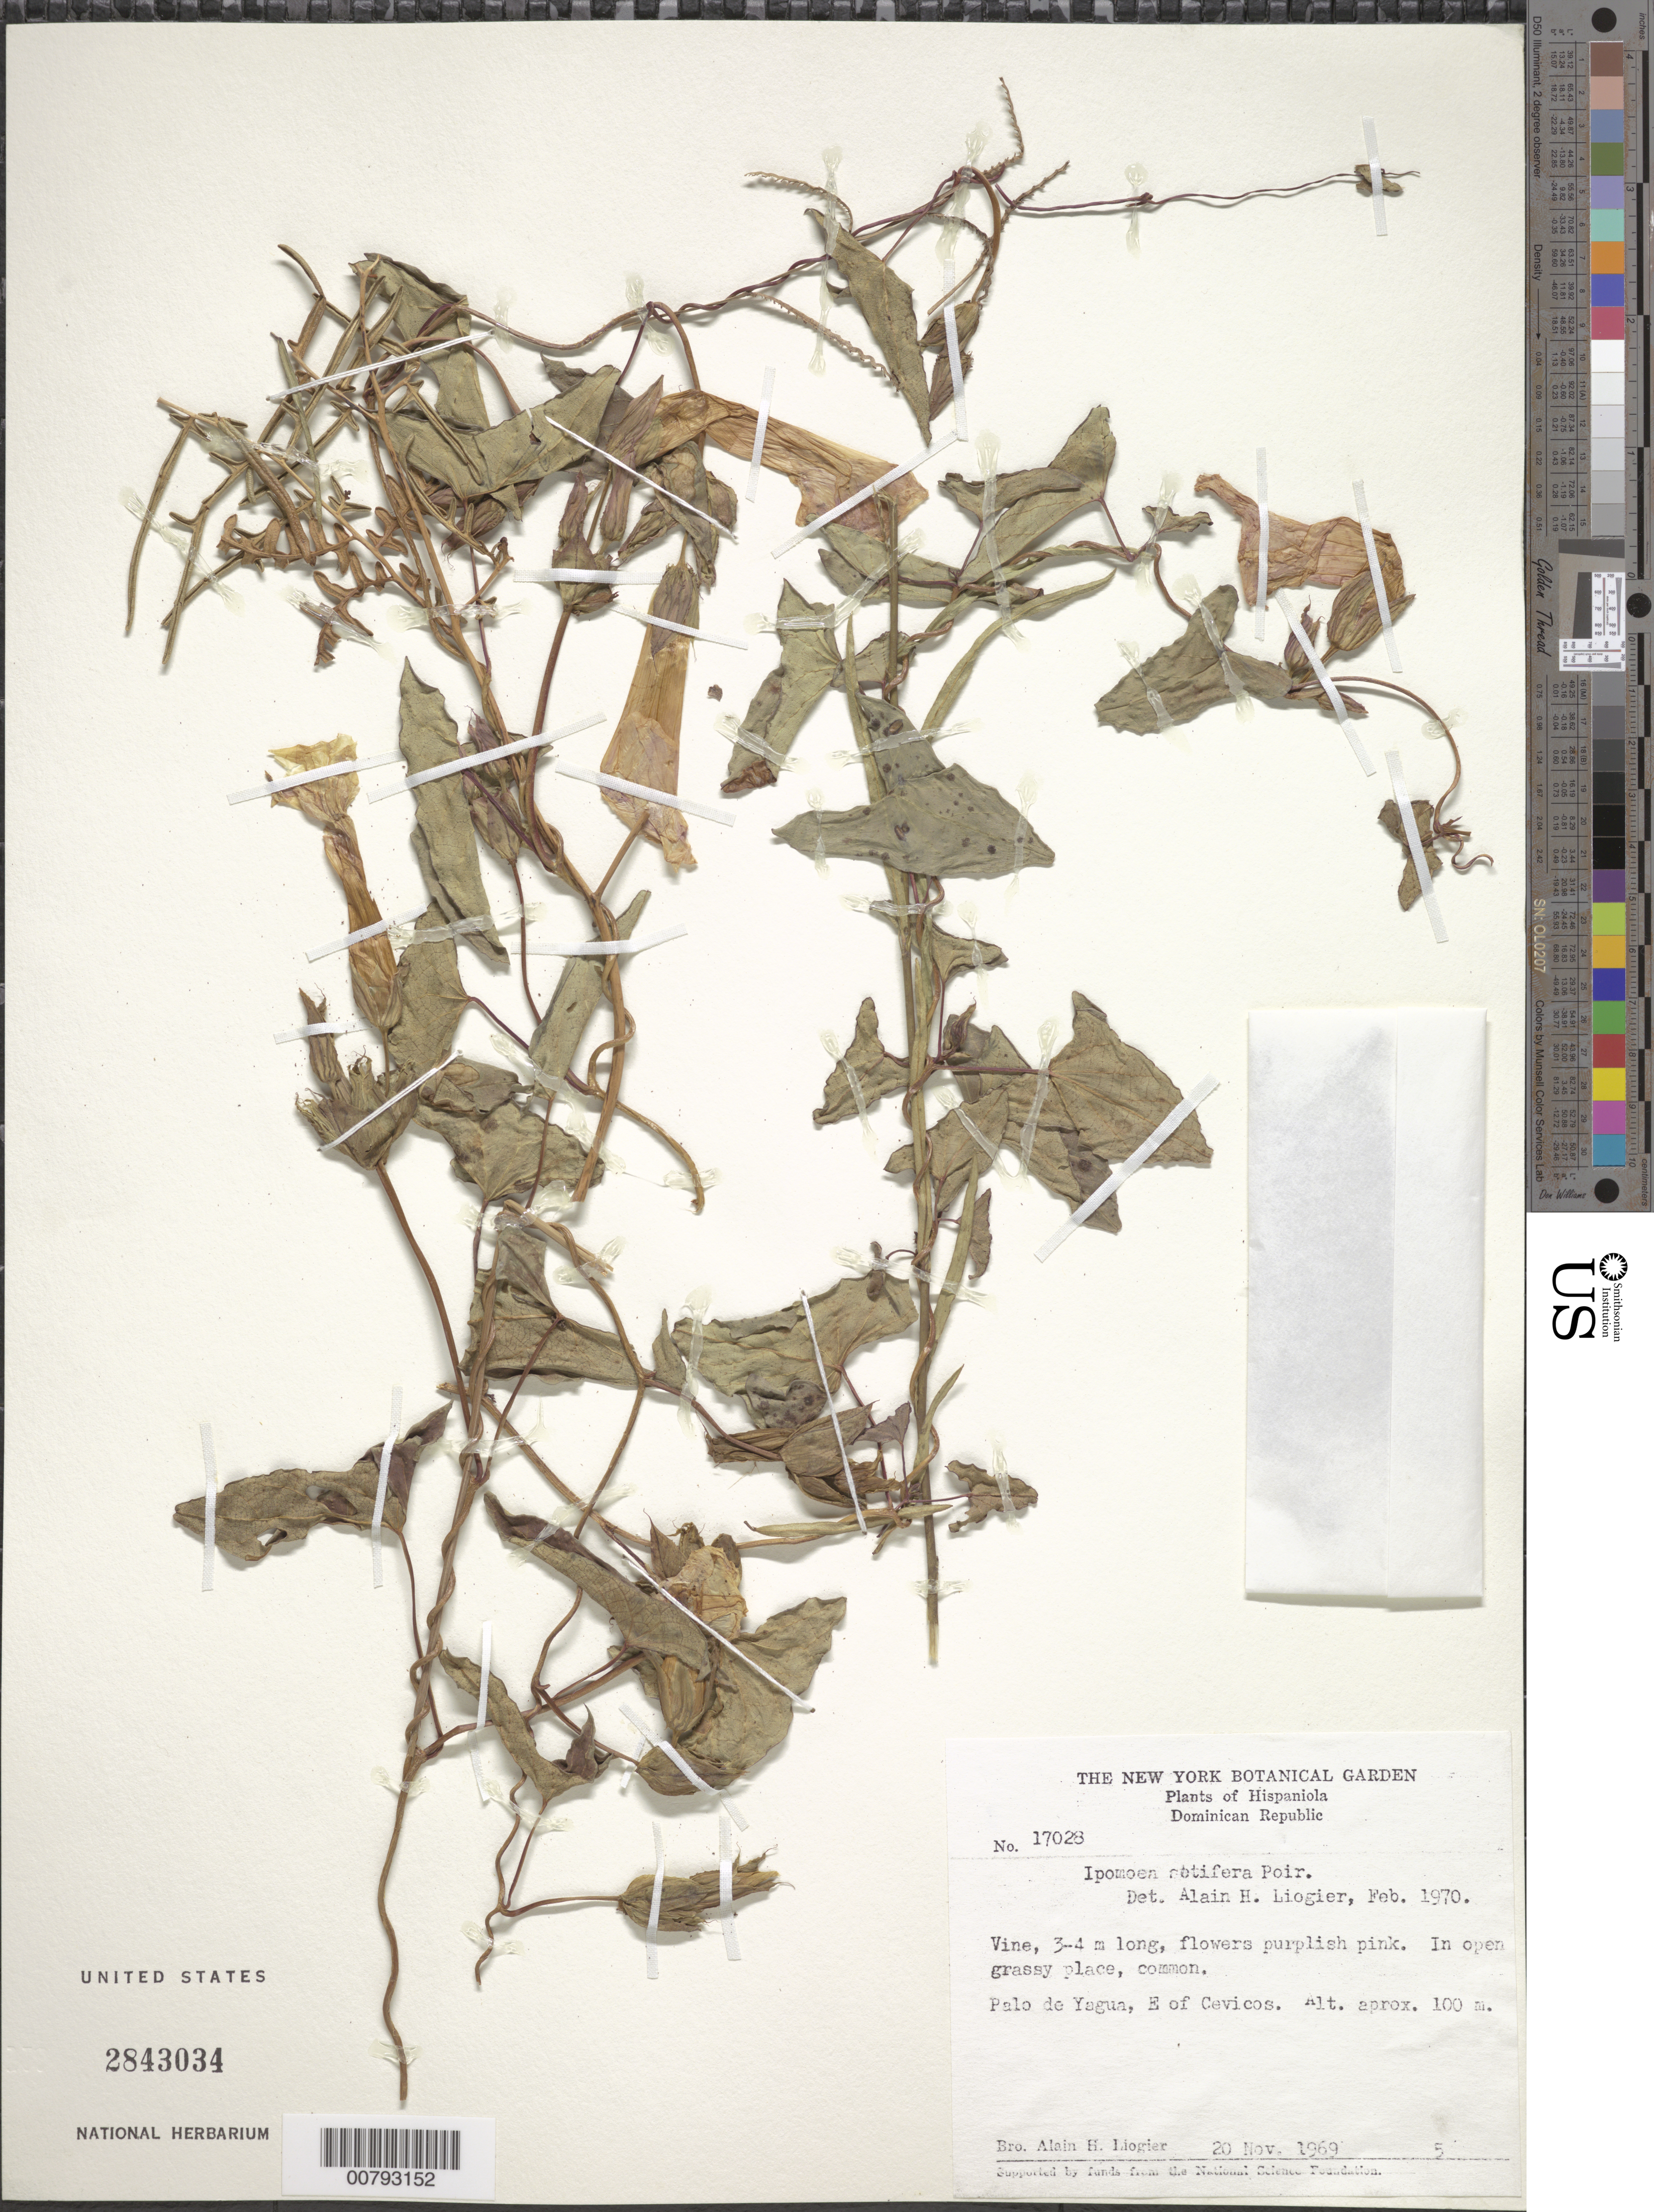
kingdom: Plantae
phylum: Tracheophyta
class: Magnoliopsida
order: Solanales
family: Convolvulaceae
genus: Ipomoea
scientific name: Ipomoea rubra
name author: (Vahl) Millsp.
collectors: A. H. Liogier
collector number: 17028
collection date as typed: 20 Nov 1969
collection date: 1969-11-20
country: Dominican Republic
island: Hispaniola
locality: East of Cevicos, Palo de Yagua.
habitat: In open grassy place, common.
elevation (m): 100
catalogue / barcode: US 2843034